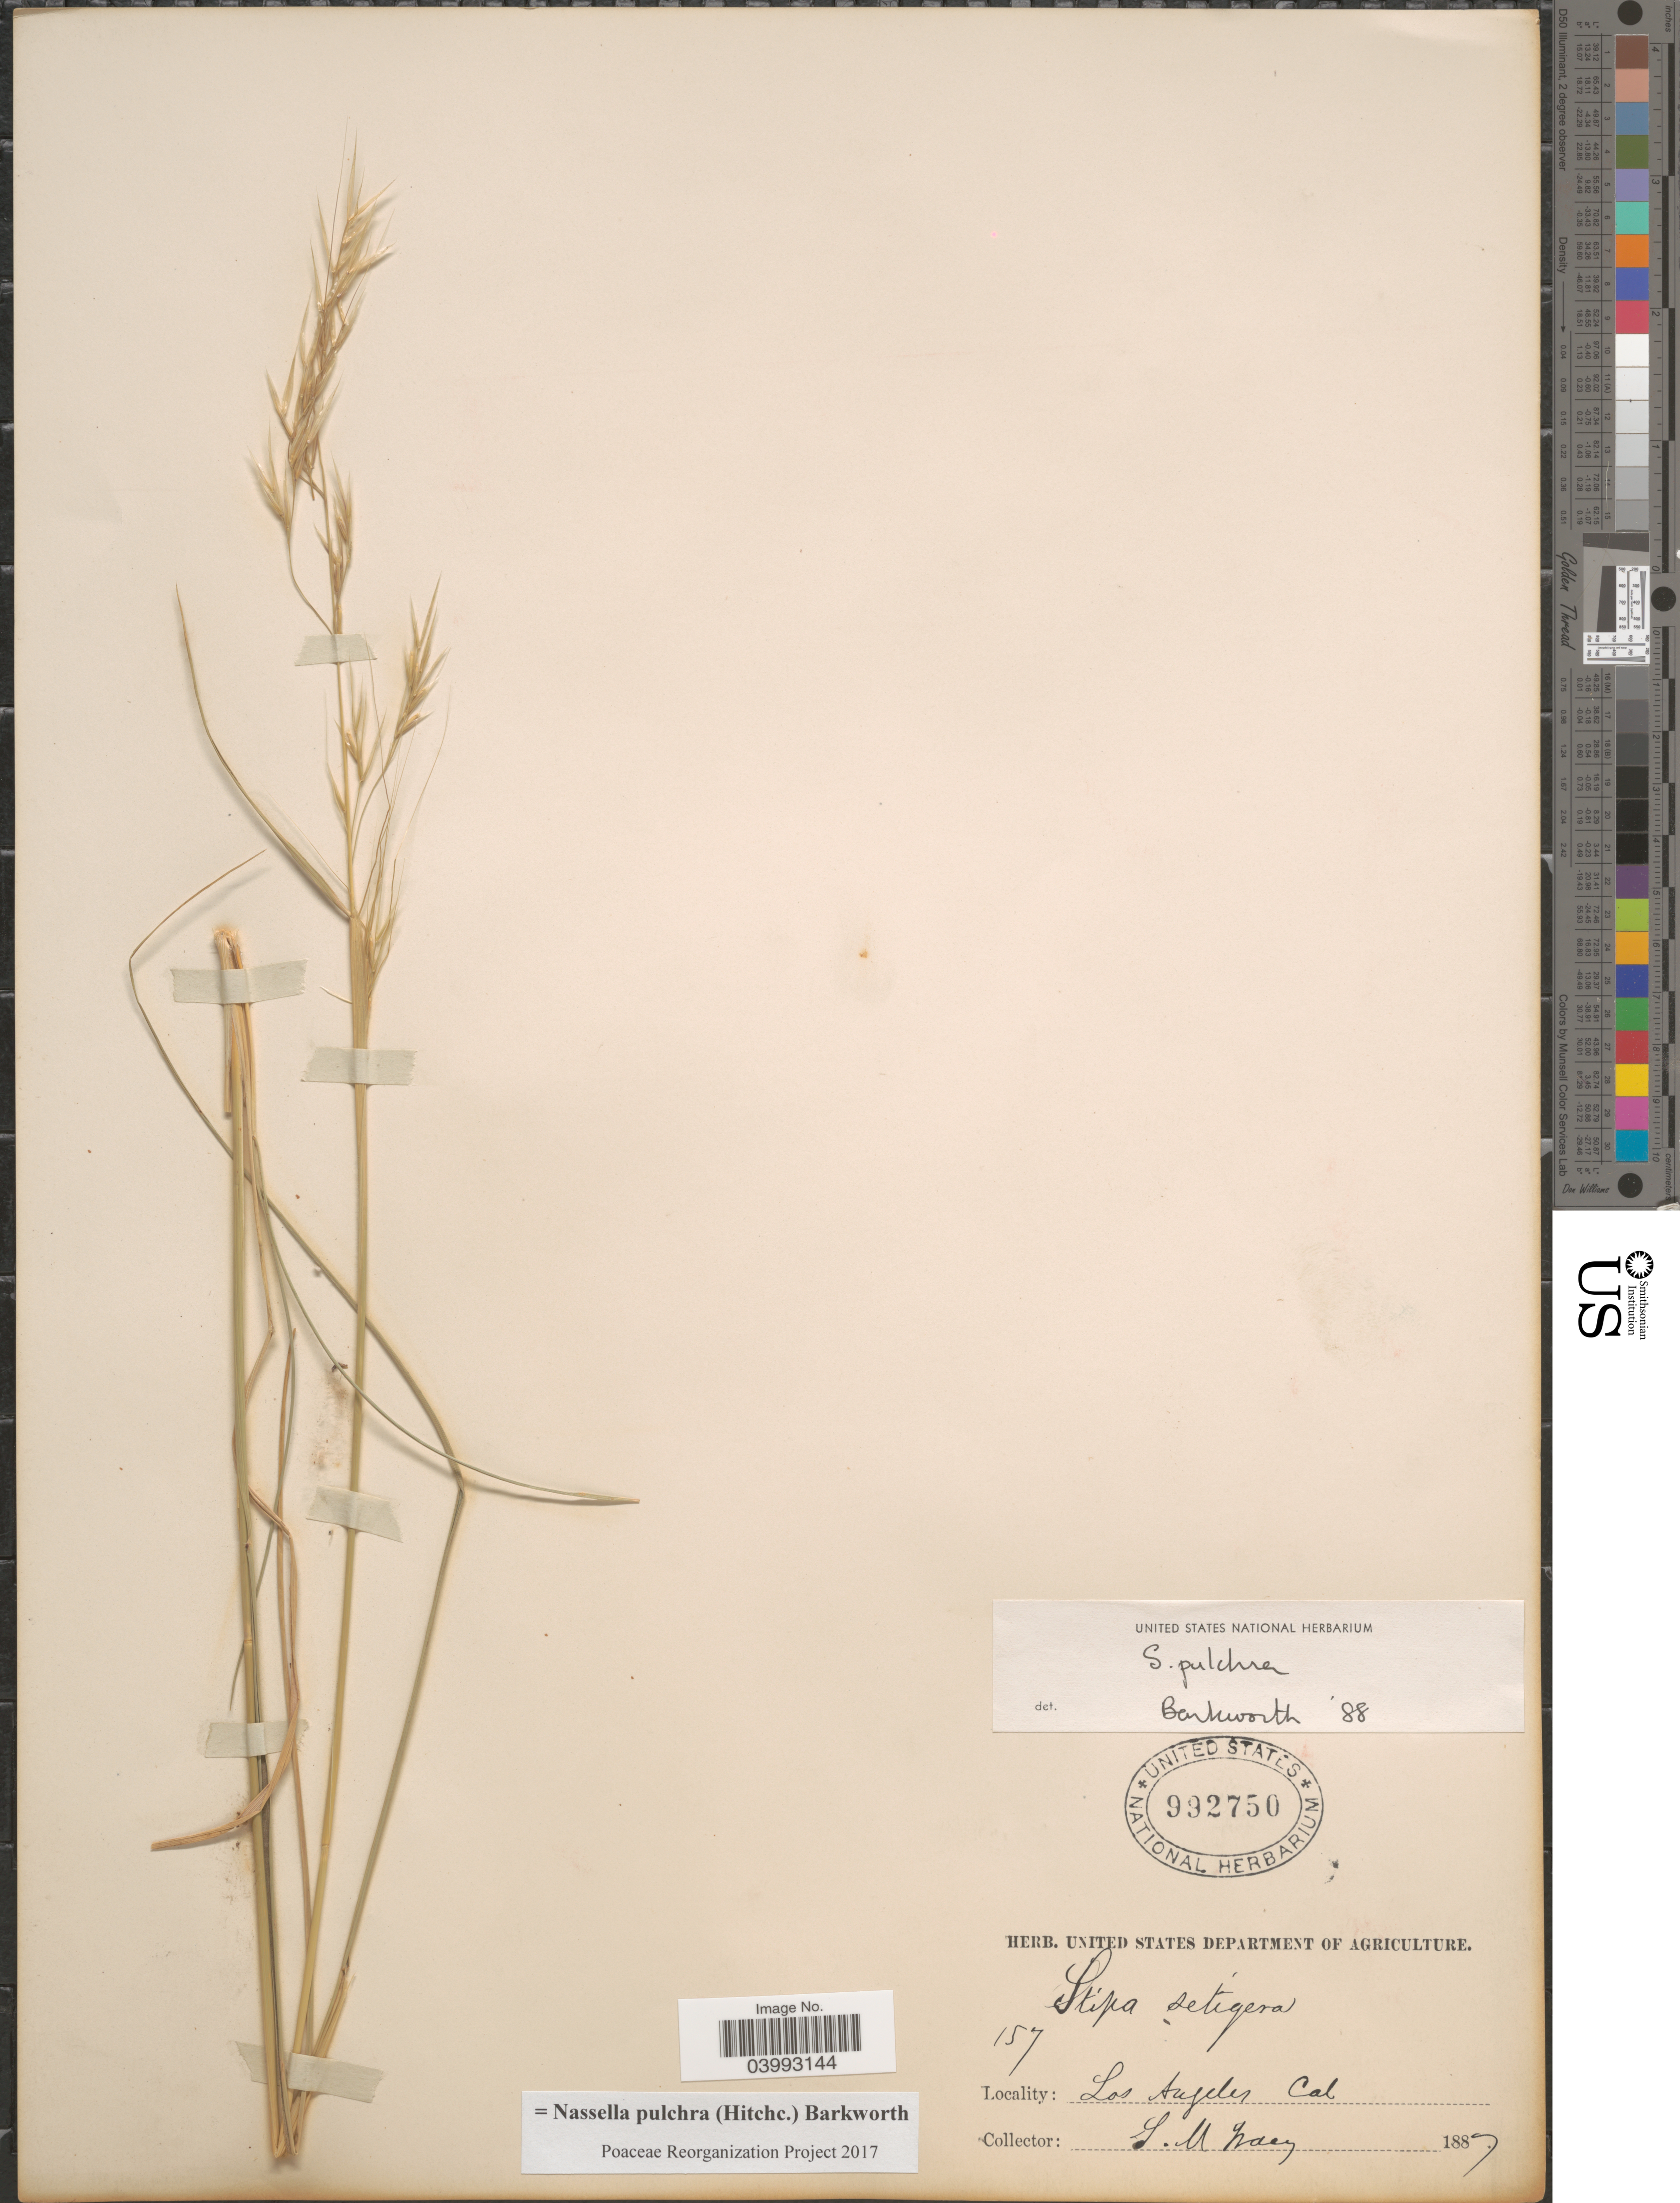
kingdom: Plantae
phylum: Tracheophyta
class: Liliopsida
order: Poales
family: Poaceae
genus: Nassella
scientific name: Nassella pulchra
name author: (Hitchc.) Barkworth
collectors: G. M. Gray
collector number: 157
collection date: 1887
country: United States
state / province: California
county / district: Los Angeles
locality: Los Angeles.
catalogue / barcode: US 992750